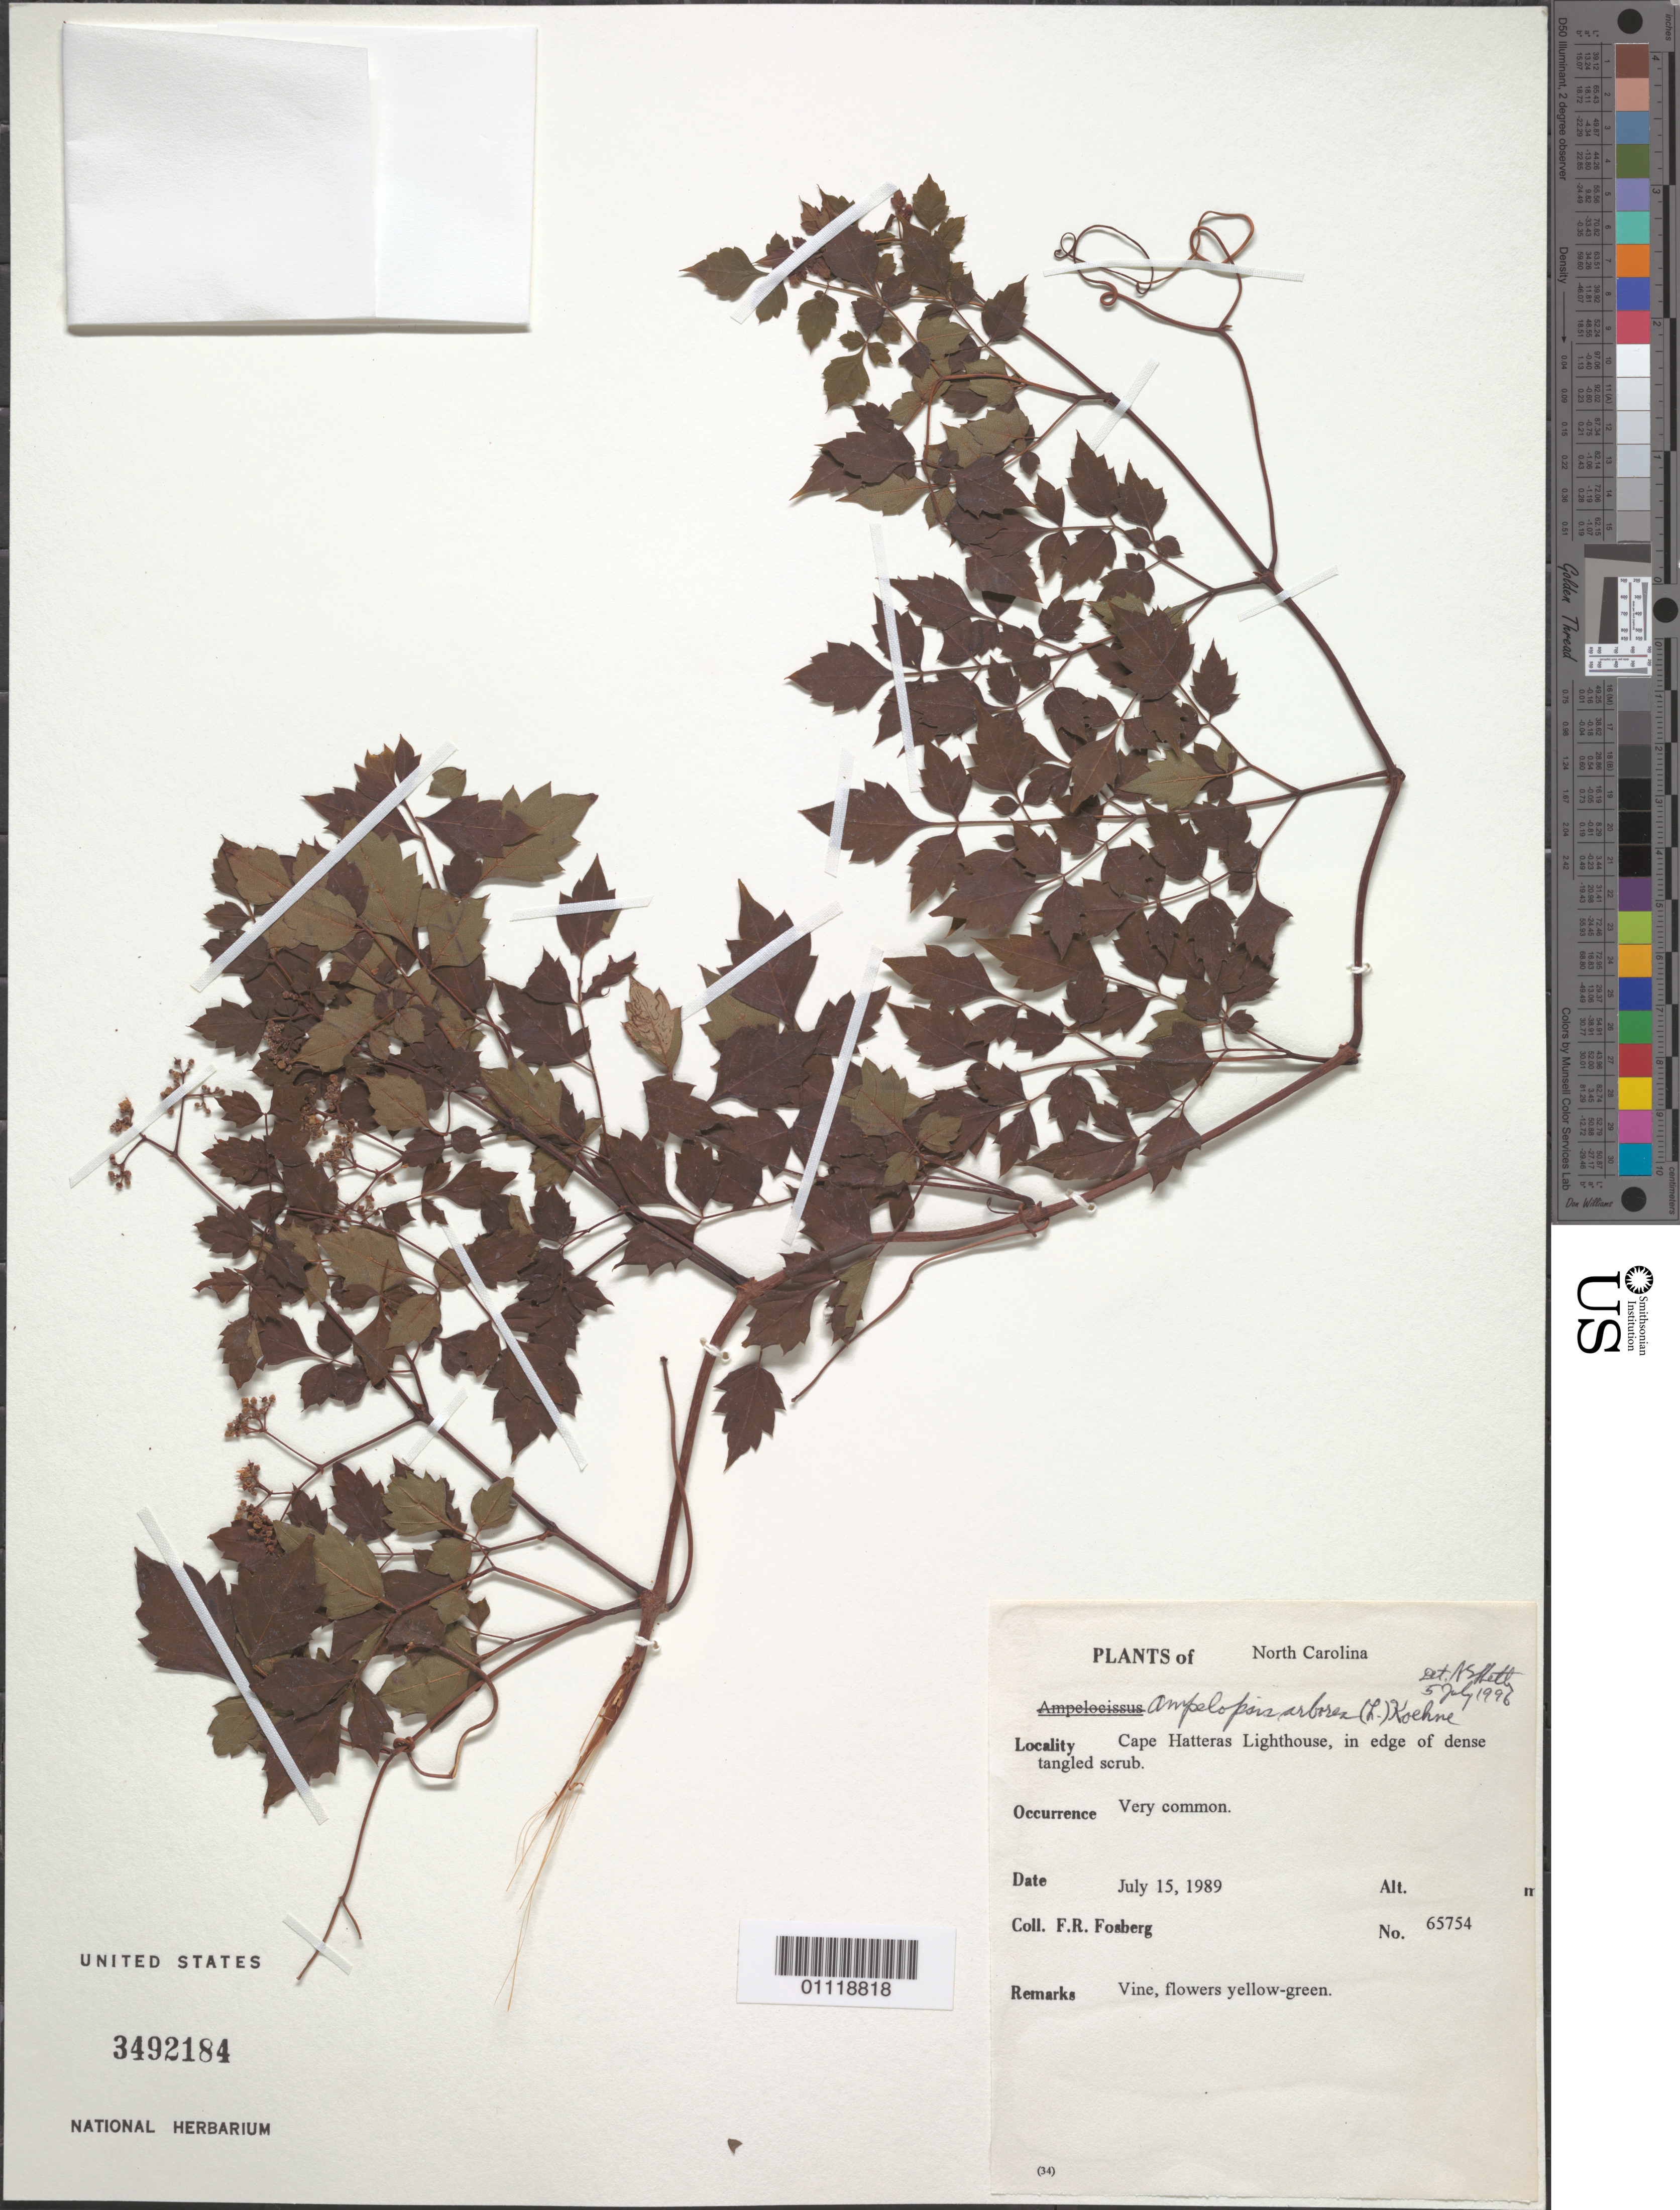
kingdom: Plantae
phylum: Tracheophyta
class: Magnoliopsida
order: Vitales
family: Vitaceae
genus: Ampelopsis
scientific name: Ampelopsis arborea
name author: (L.) Koehne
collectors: F. R. Fosberg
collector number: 65754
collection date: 1989-07-15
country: United States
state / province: North Carolina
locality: Cape Hatteras Lighthouse.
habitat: In edge of dense tangled scrub. Vine.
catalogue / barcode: US 3492184